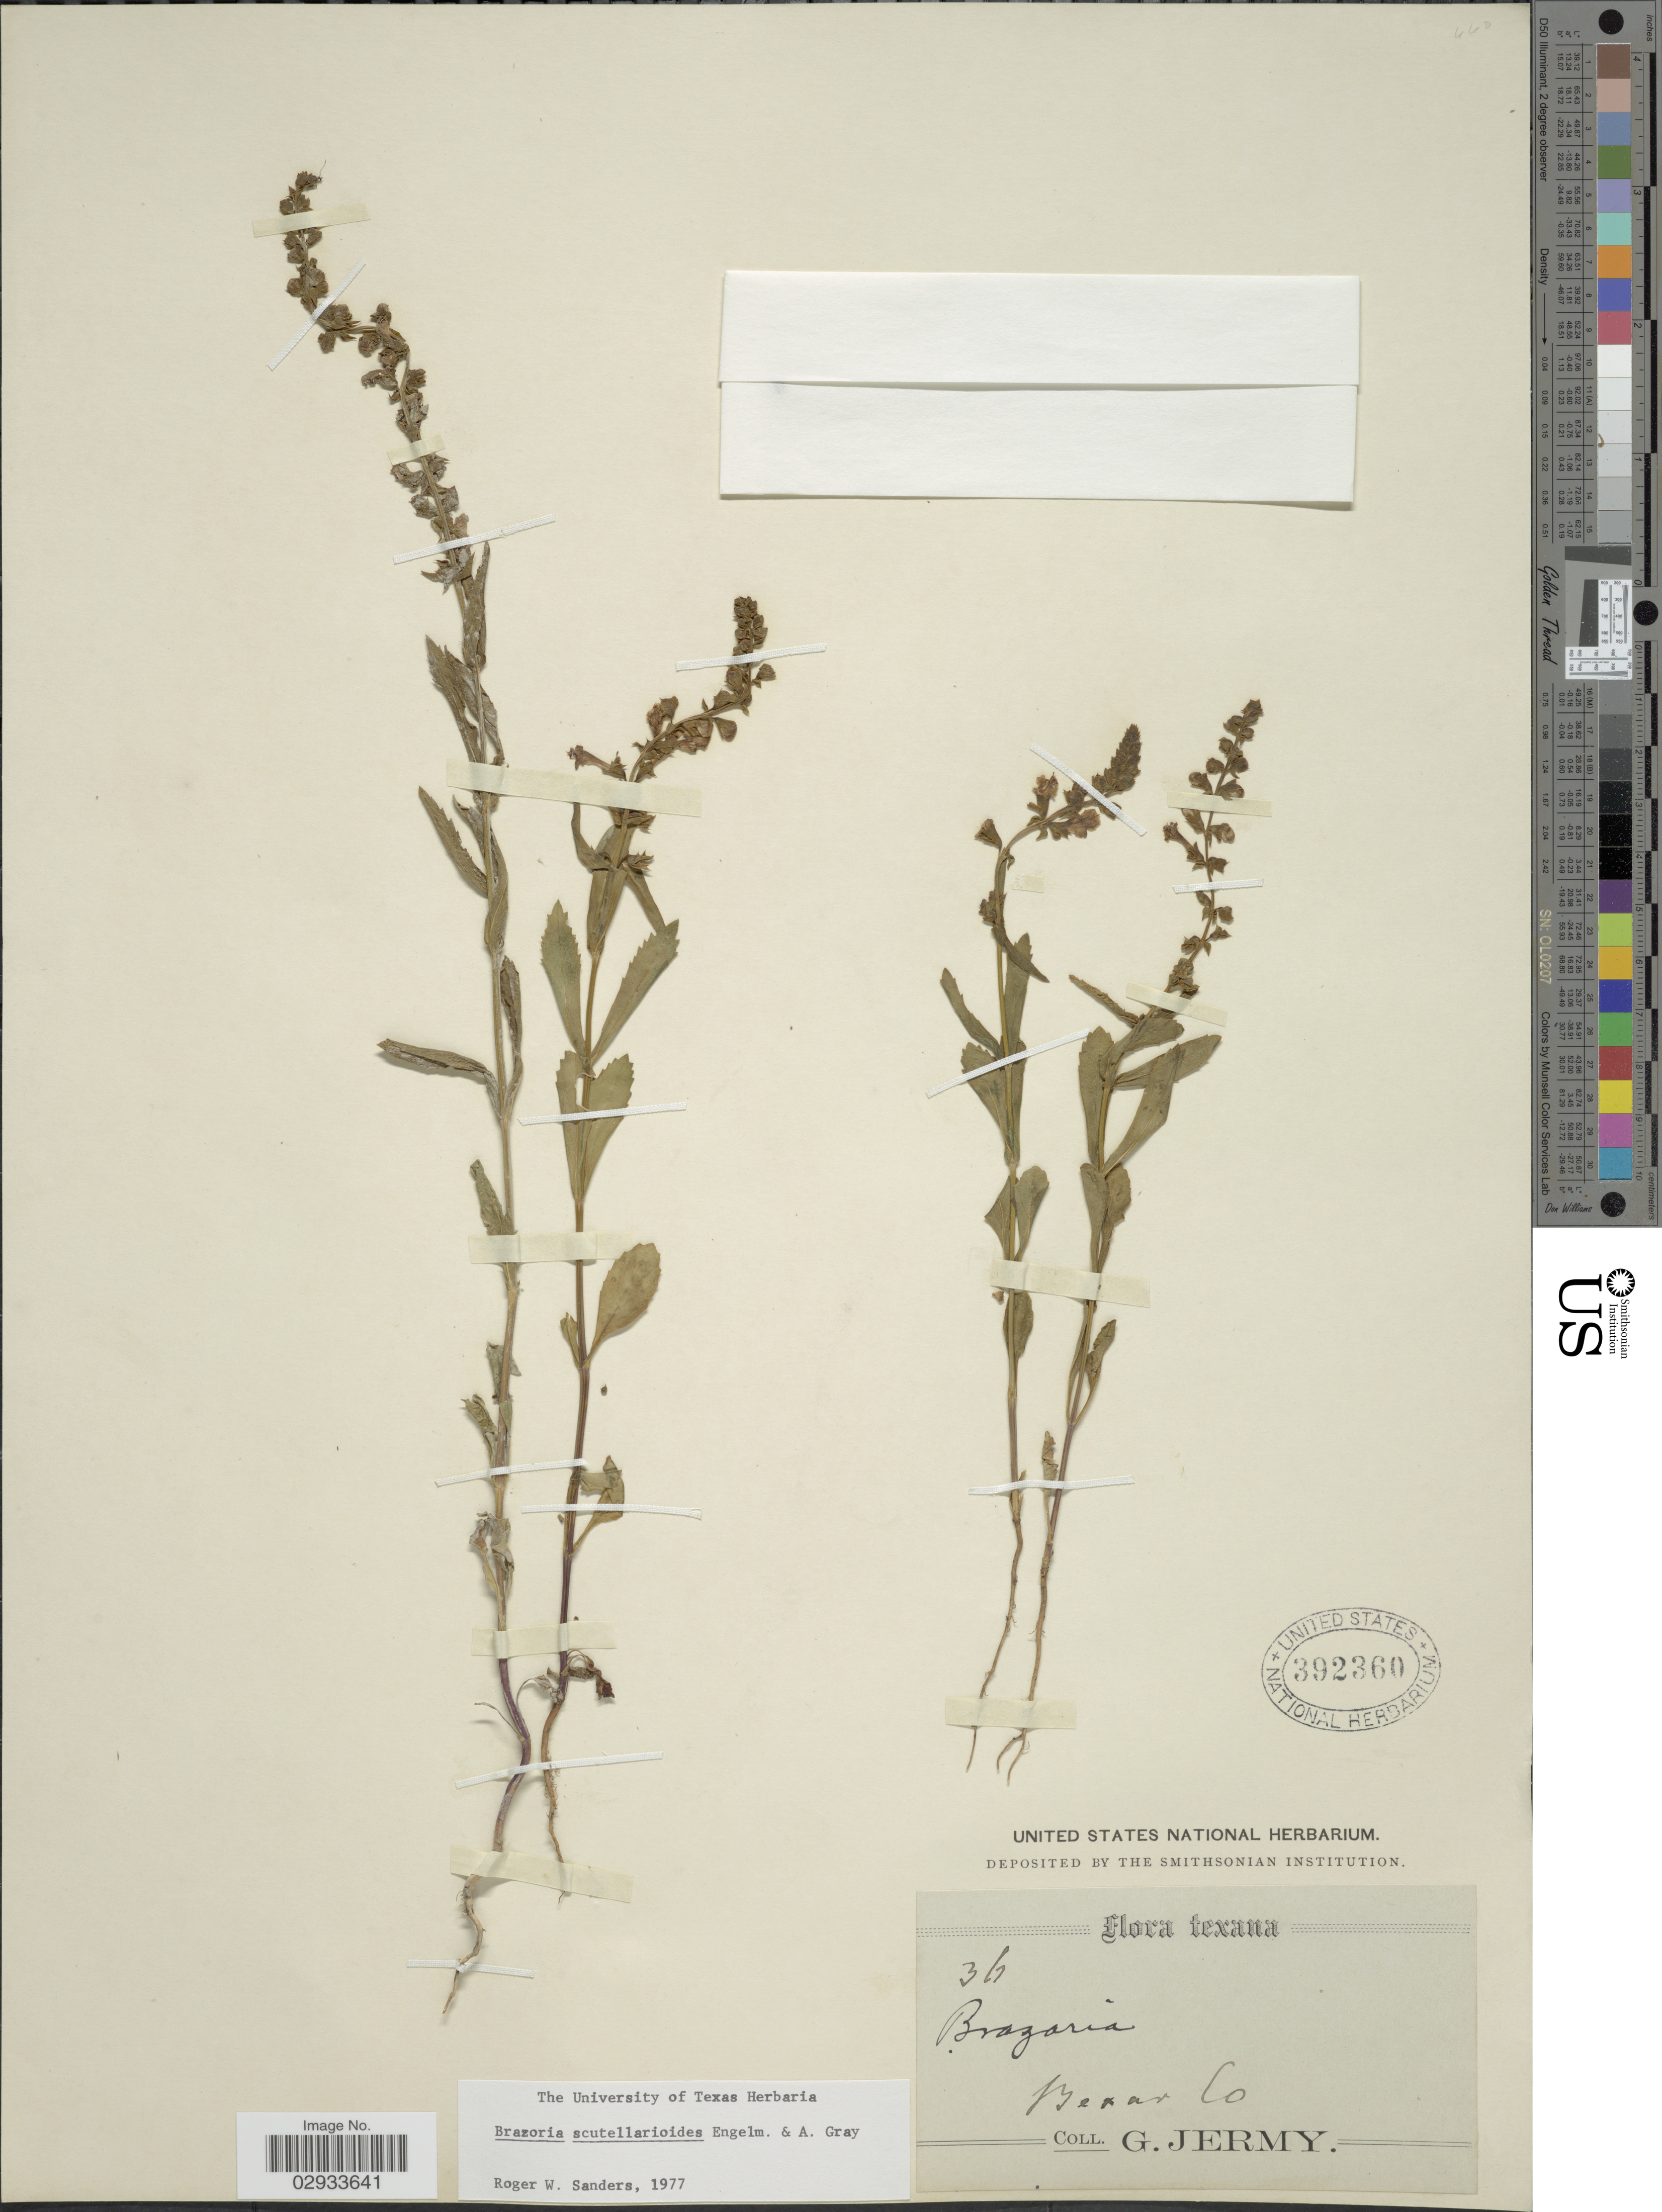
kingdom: Plantae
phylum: Tracheophyta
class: Magnoliopsida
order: Lamiales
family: Lamiaceae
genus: Brazoria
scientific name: Brazoria scutellarioides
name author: Engelm. & A. Gray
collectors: G. Jermy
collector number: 36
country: United States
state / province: Texas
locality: Bexar Co.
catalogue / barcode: US 392360